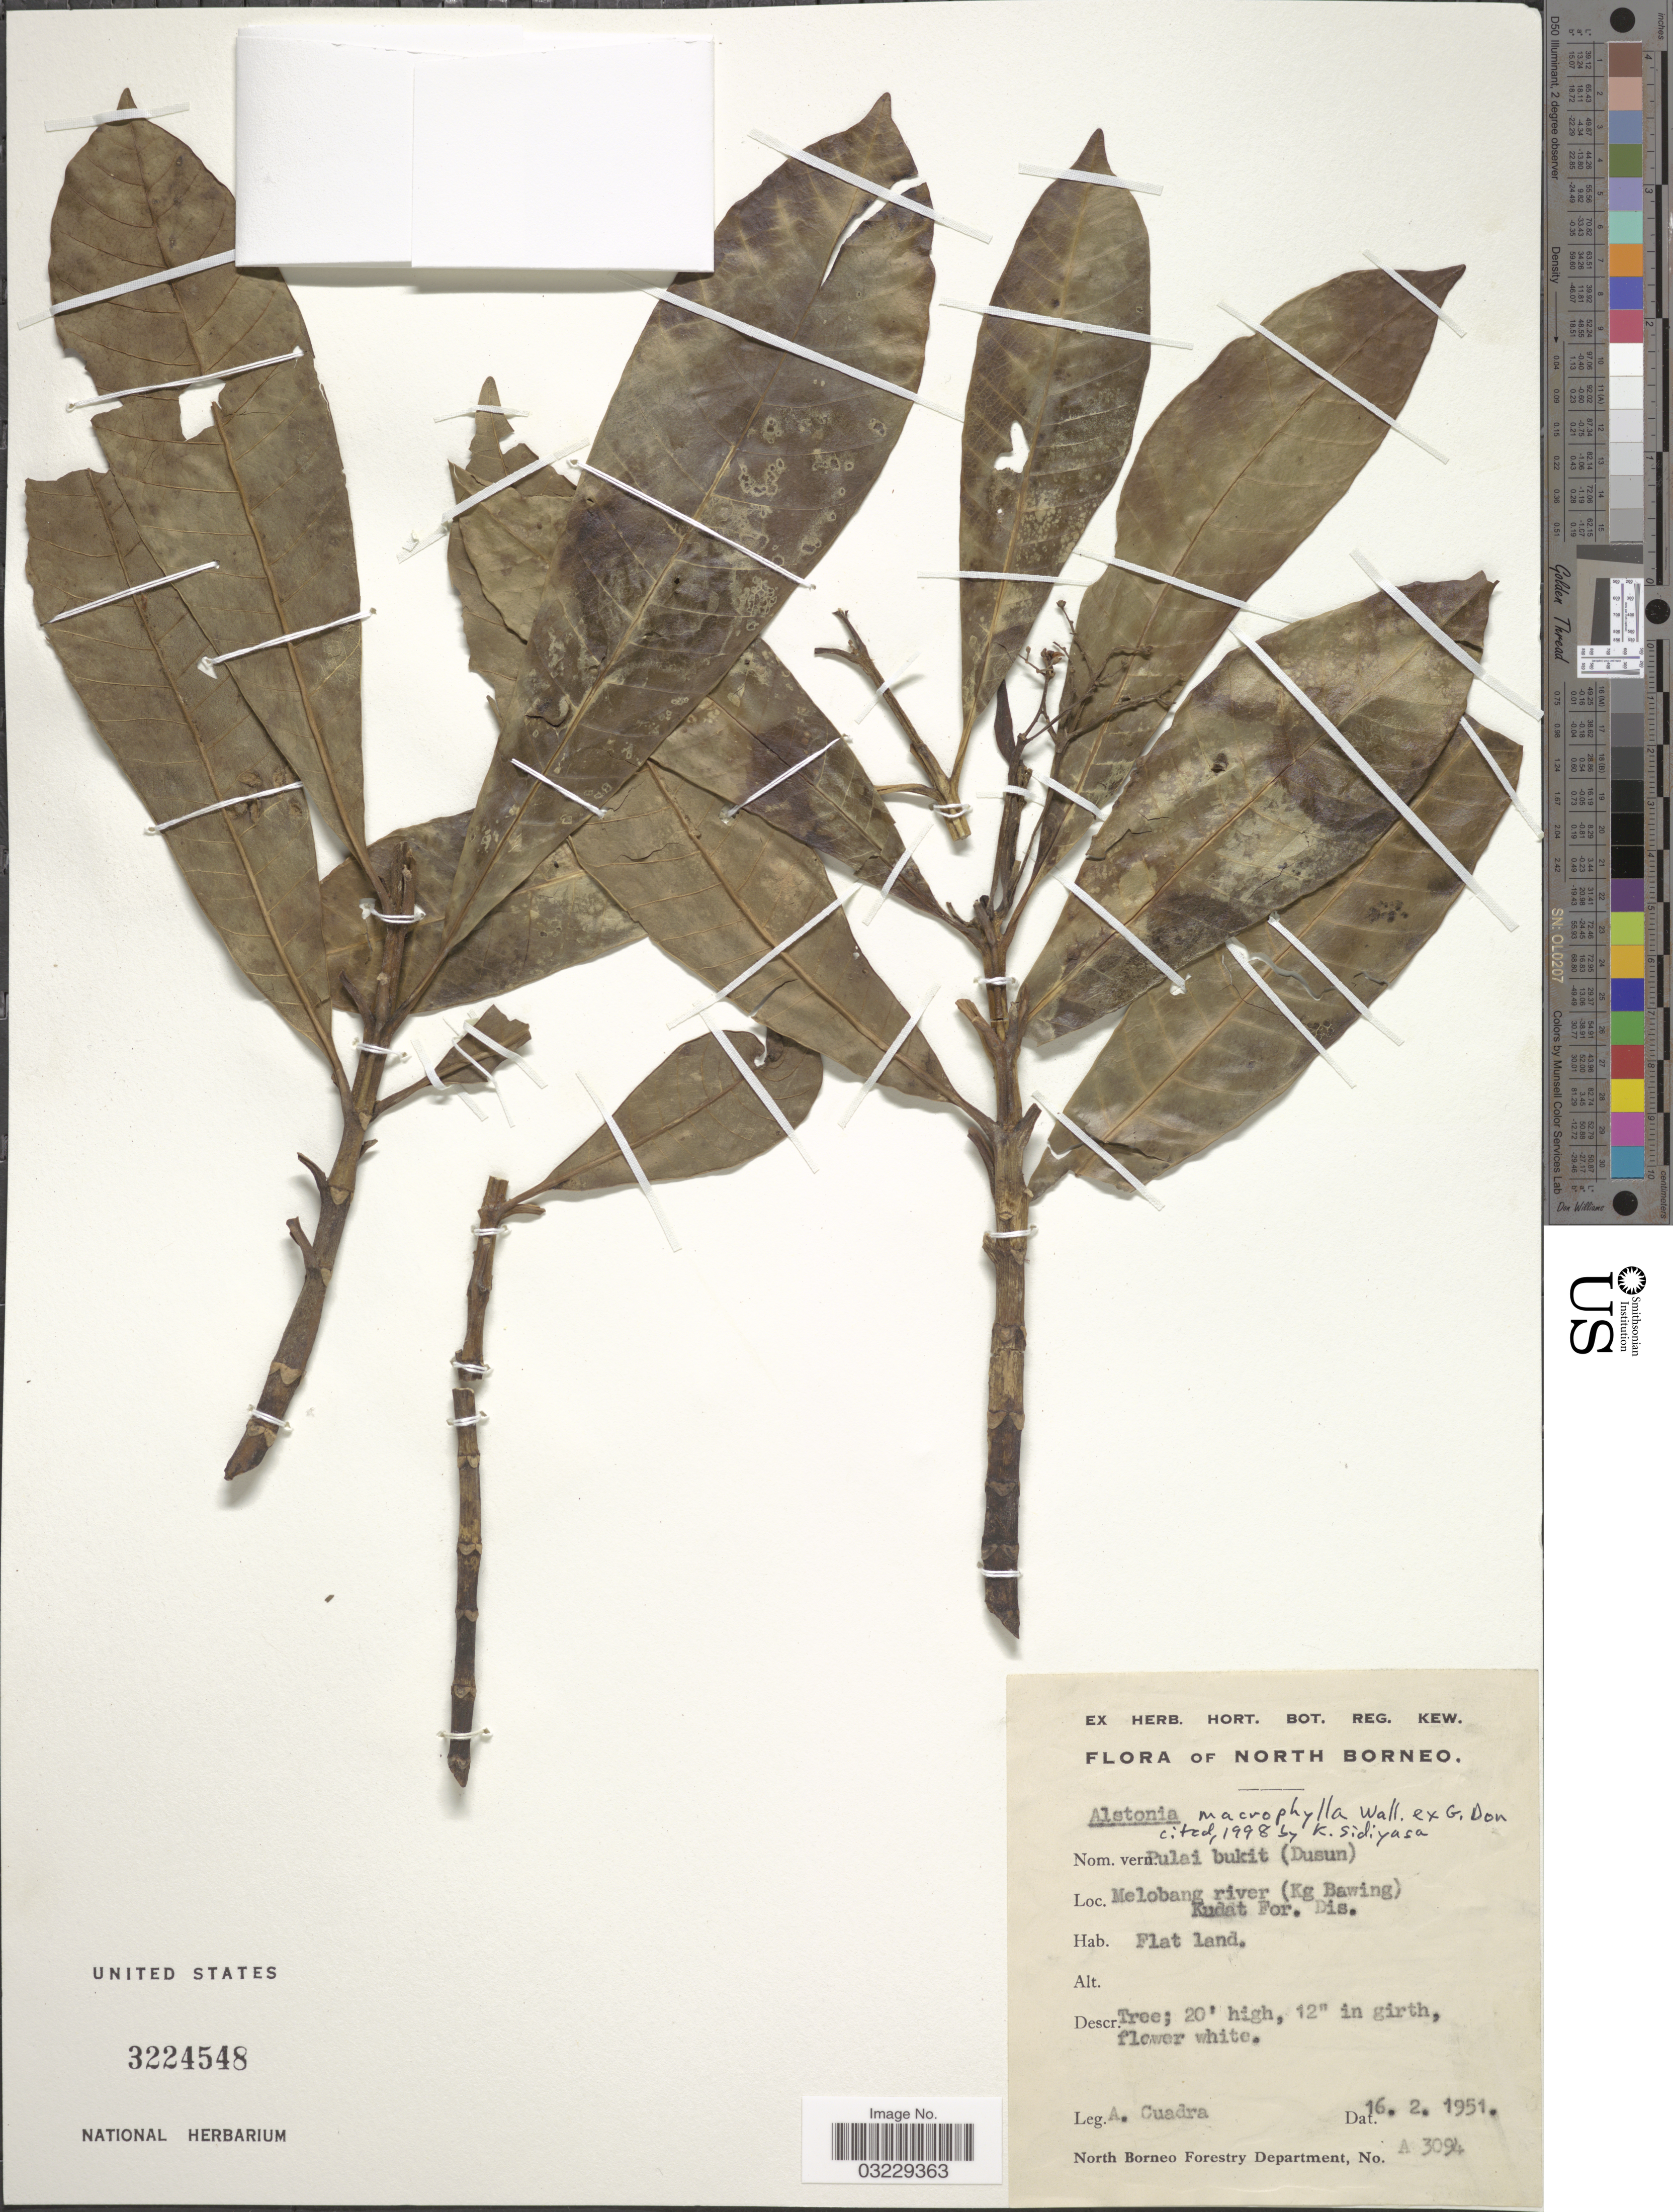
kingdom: Plantae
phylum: Tracheophyta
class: Magnoliopsida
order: Gentianales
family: Apocynaceae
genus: Alstonia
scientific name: Alstonia macrophylla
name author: Wall. ex G. Don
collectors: A. Cuadra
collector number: A3094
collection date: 1951-02-16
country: Malaysia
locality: North Borneo. Melobang river (Kg Bawing) Kudat For. Dis.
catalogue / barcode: US 3224548